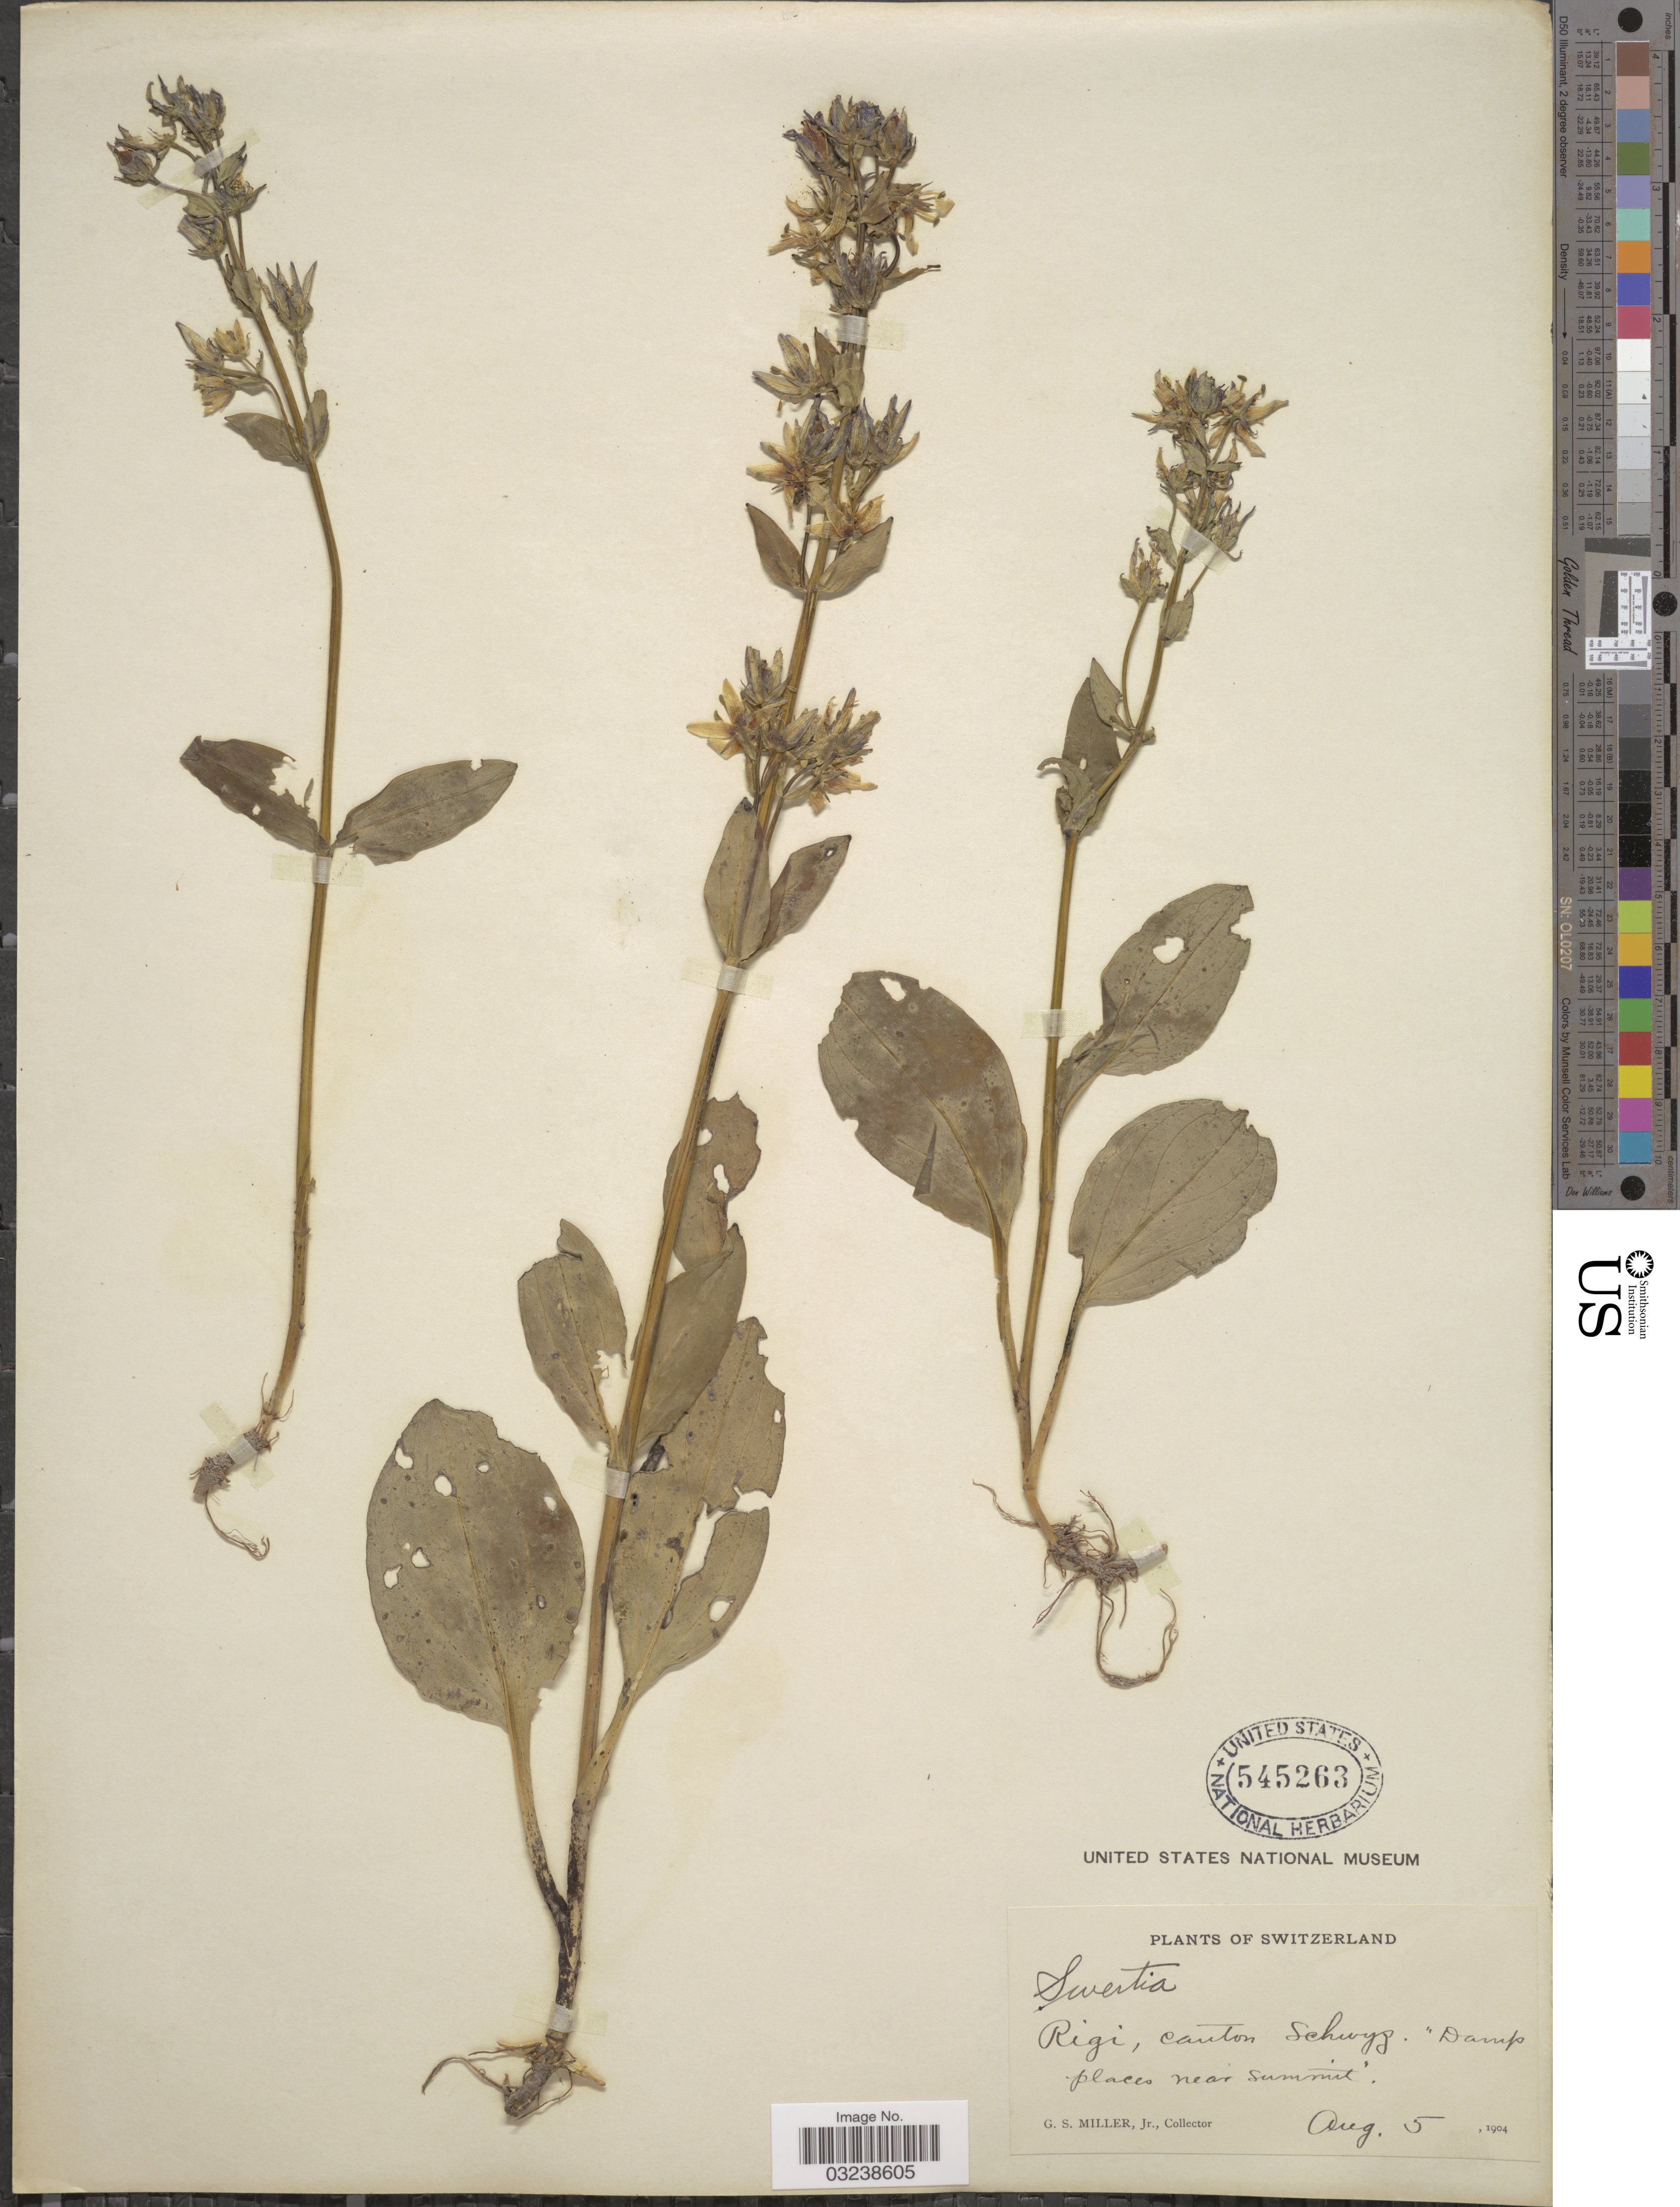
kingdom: Plantae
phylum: Tracheophyta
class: Magnoliopsida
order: Gentianales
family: Gentianaceae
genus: Swertia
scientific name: Swertia perennis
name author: L.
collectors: G. S. Miller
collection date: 1904-08-05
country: Switzerland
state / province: Schwyz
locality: Rigi, canton Schwyz. "Damp places near Summit".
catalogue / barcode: US 545263